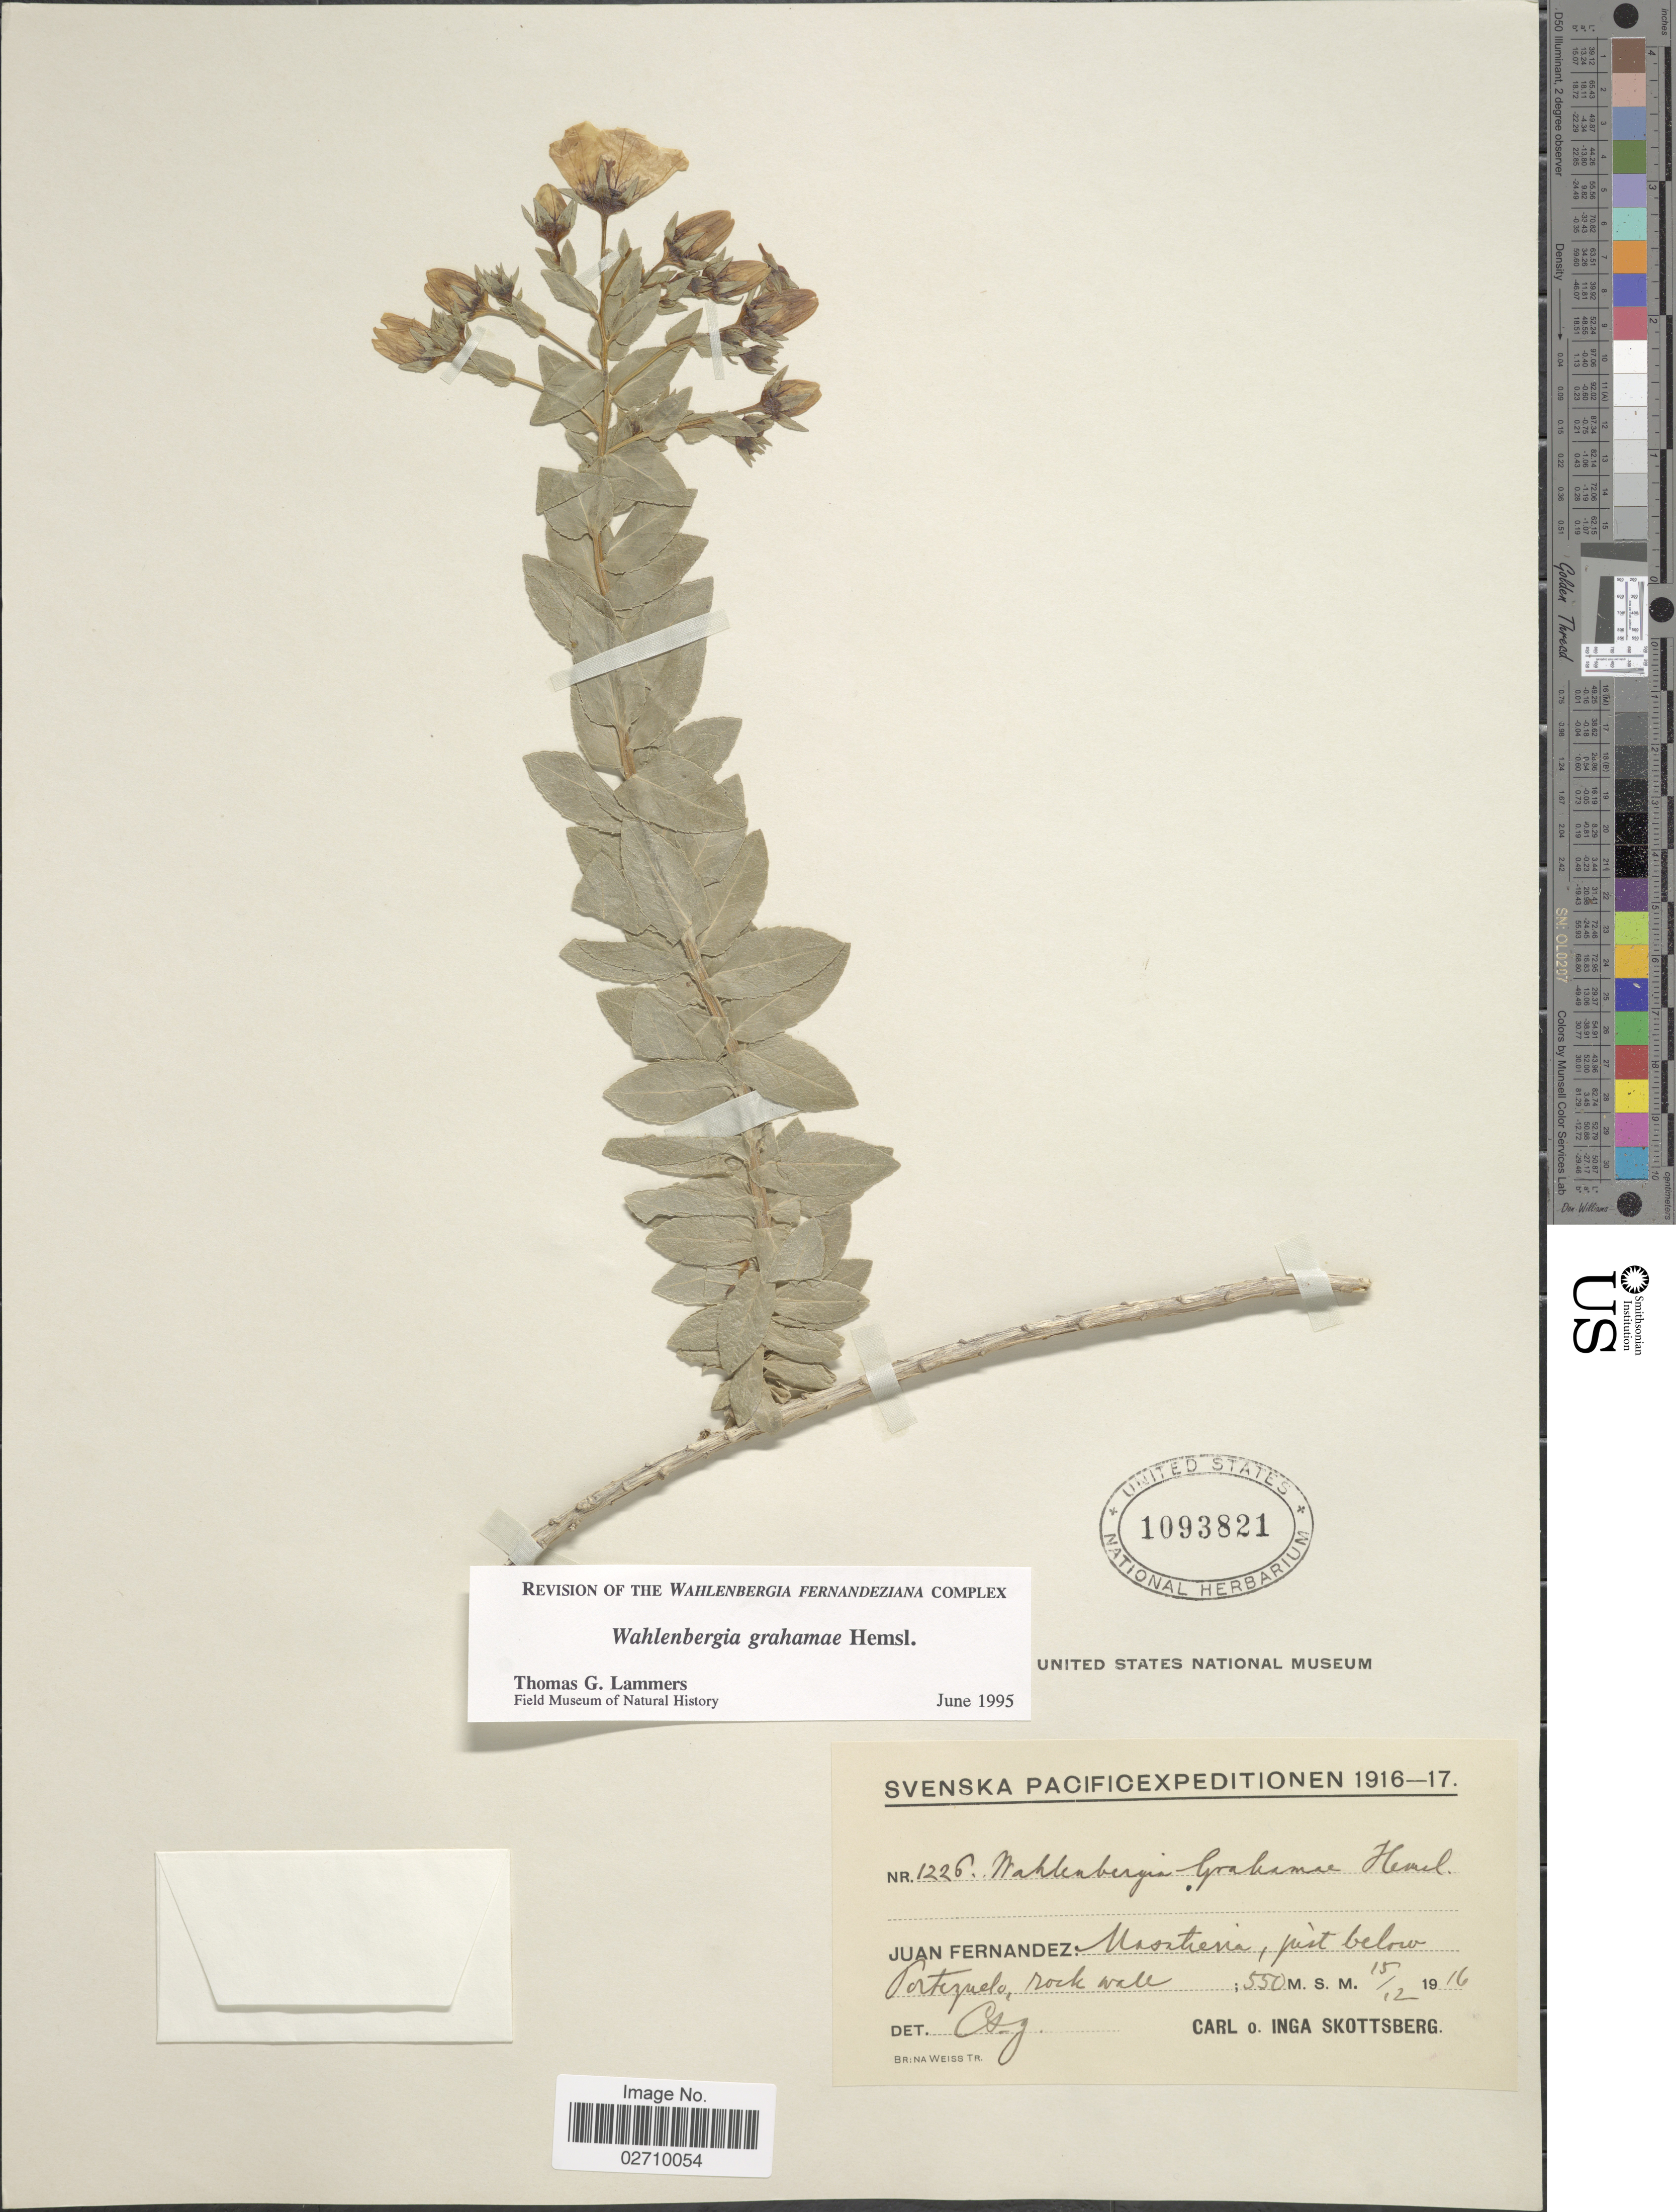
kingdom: Plantae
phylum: Tracheophyta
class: Magnoliopsida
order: Asterales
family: Campanulaceae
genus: Wahlenbergia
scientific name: Wahlenbergia grahamiae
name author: Hemsl.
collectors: C. Skottsberg & I. Skottsberg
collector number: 1226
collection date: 1916-12-15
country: Chile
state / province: Valparaíso (V)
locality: Juan Fernandez: Masatiera, just below Portezuelo, rock wall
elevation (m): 550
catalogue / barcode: US 1093821